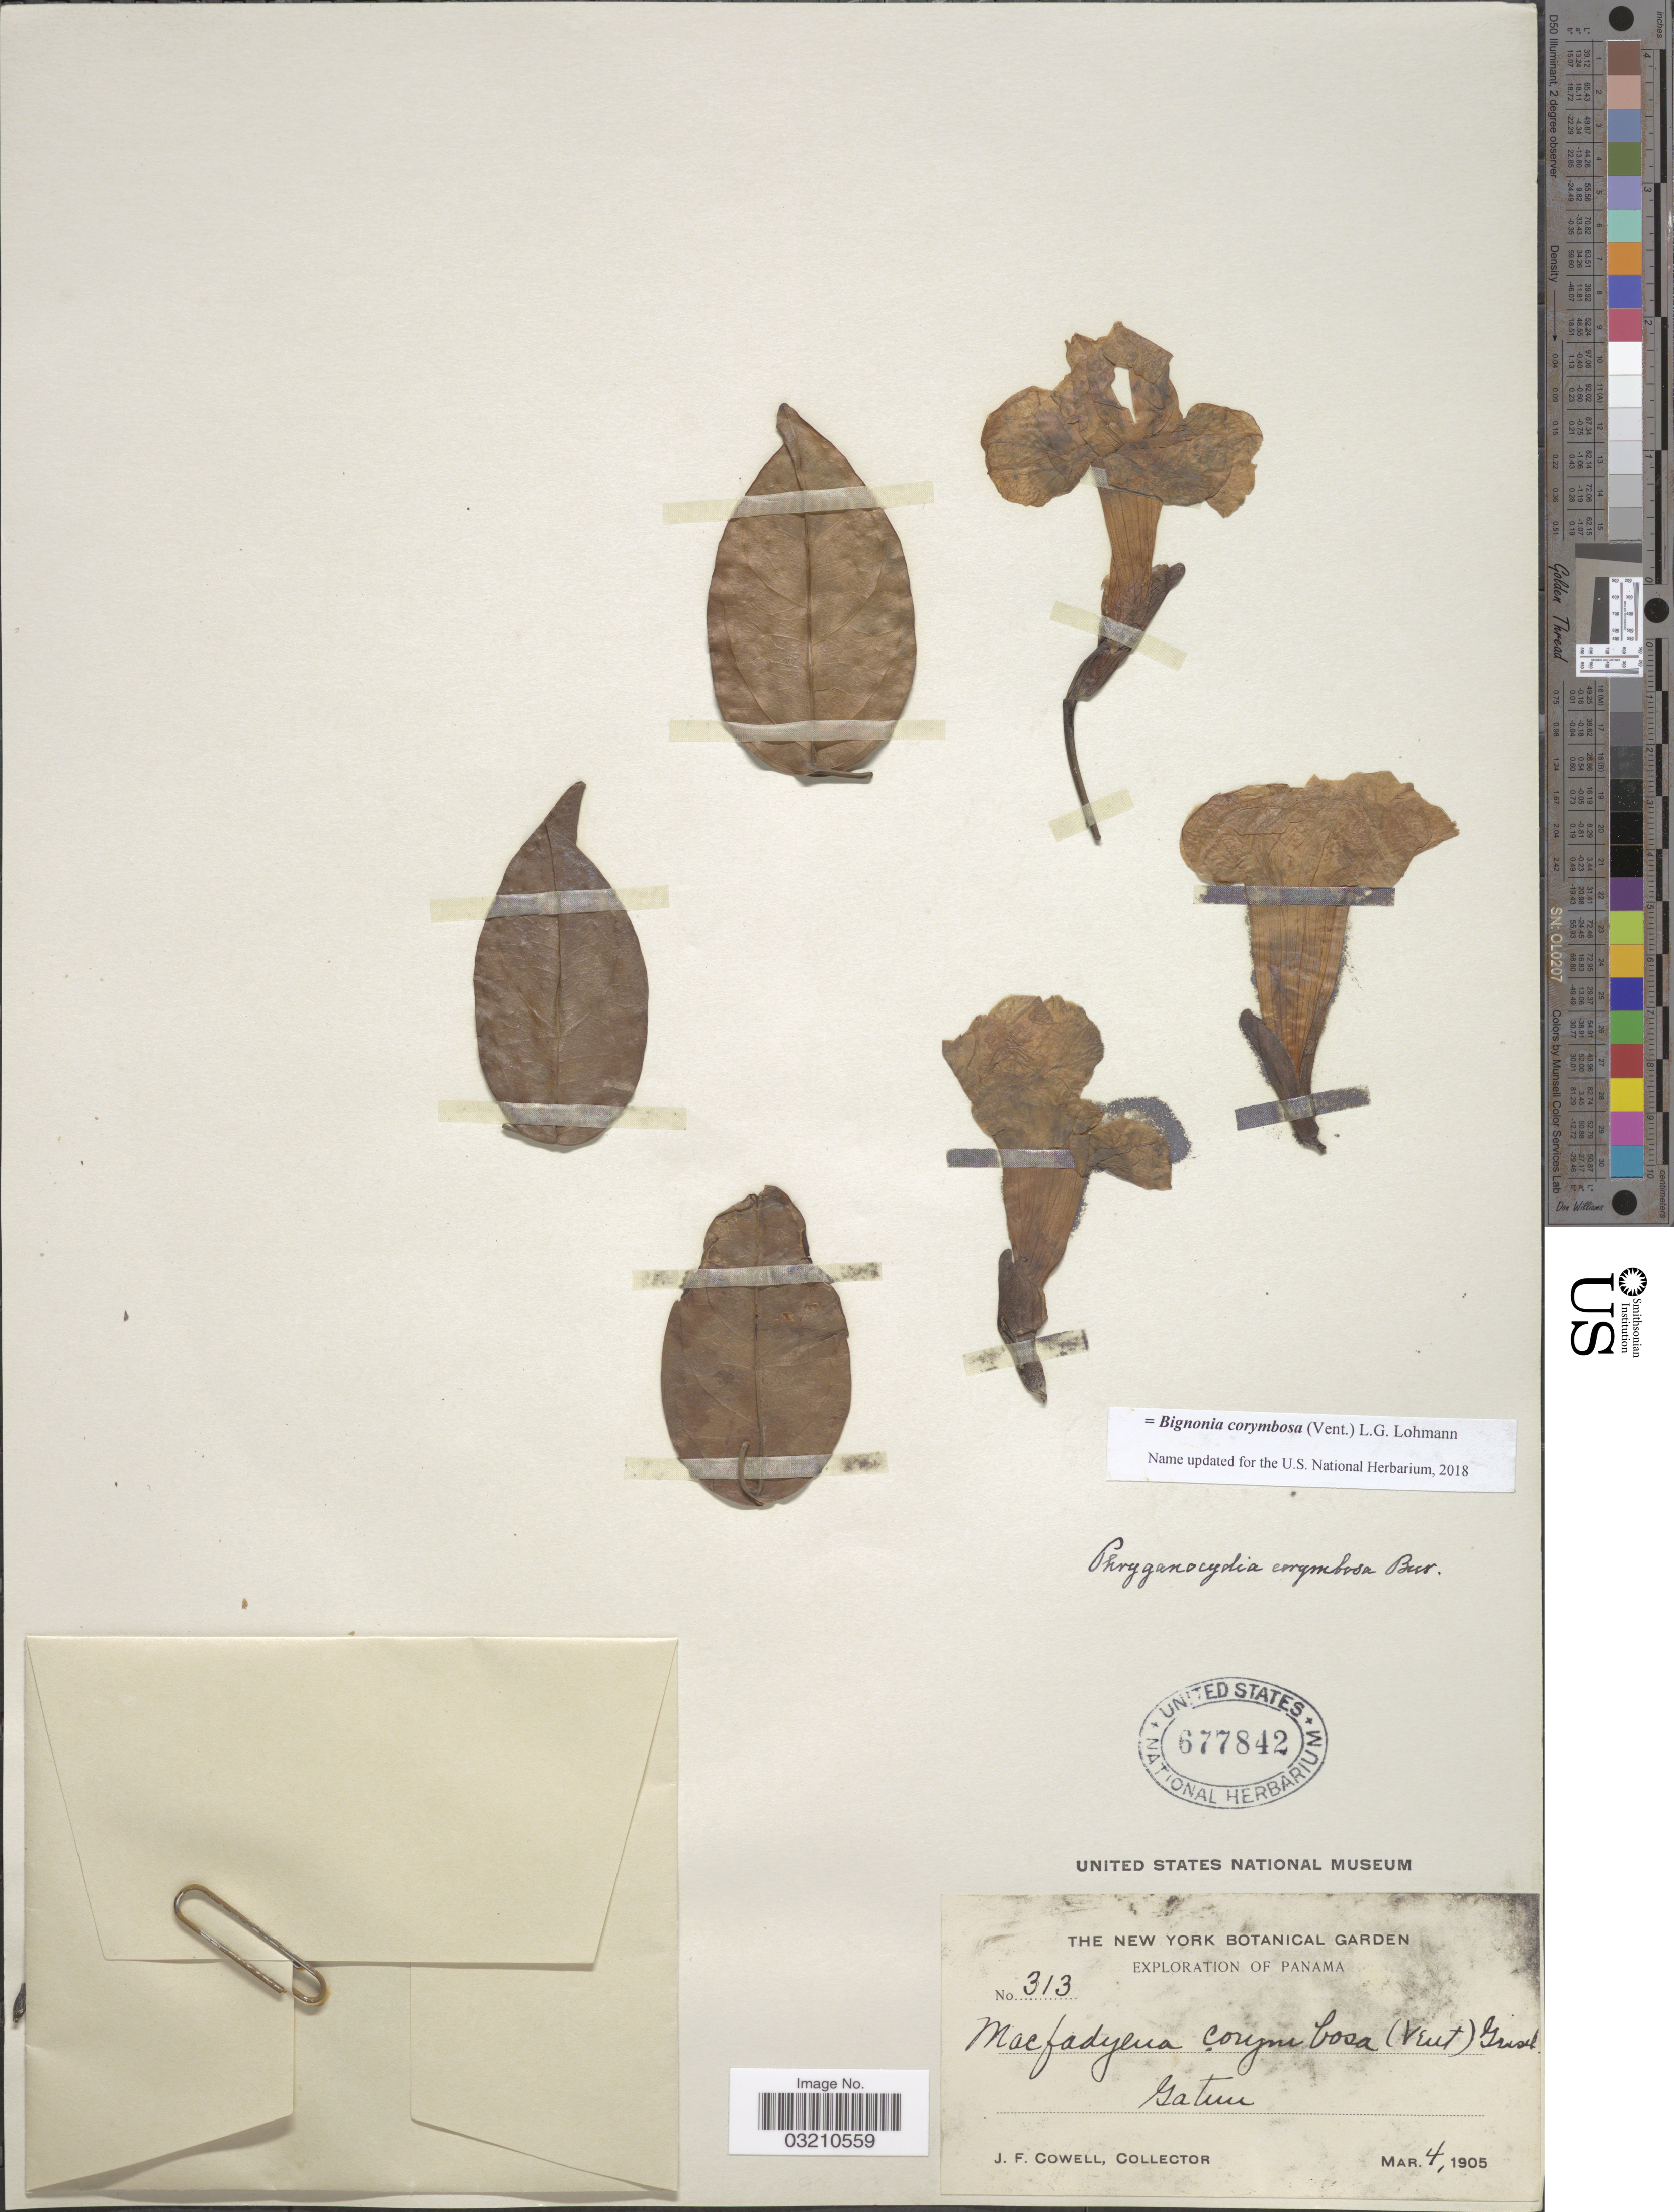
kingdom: Plantae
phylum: Tracheophyta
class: Magnoliopsida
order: Lamiales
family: Bignoniaceae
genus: Bignonia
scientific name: Bignonia corymbosa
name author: (Vent.) L.G. Lohmann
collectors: J. F. Cowell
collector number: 313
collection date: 1905-03-04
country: Panama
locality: Gatun.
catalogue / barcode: US 677842